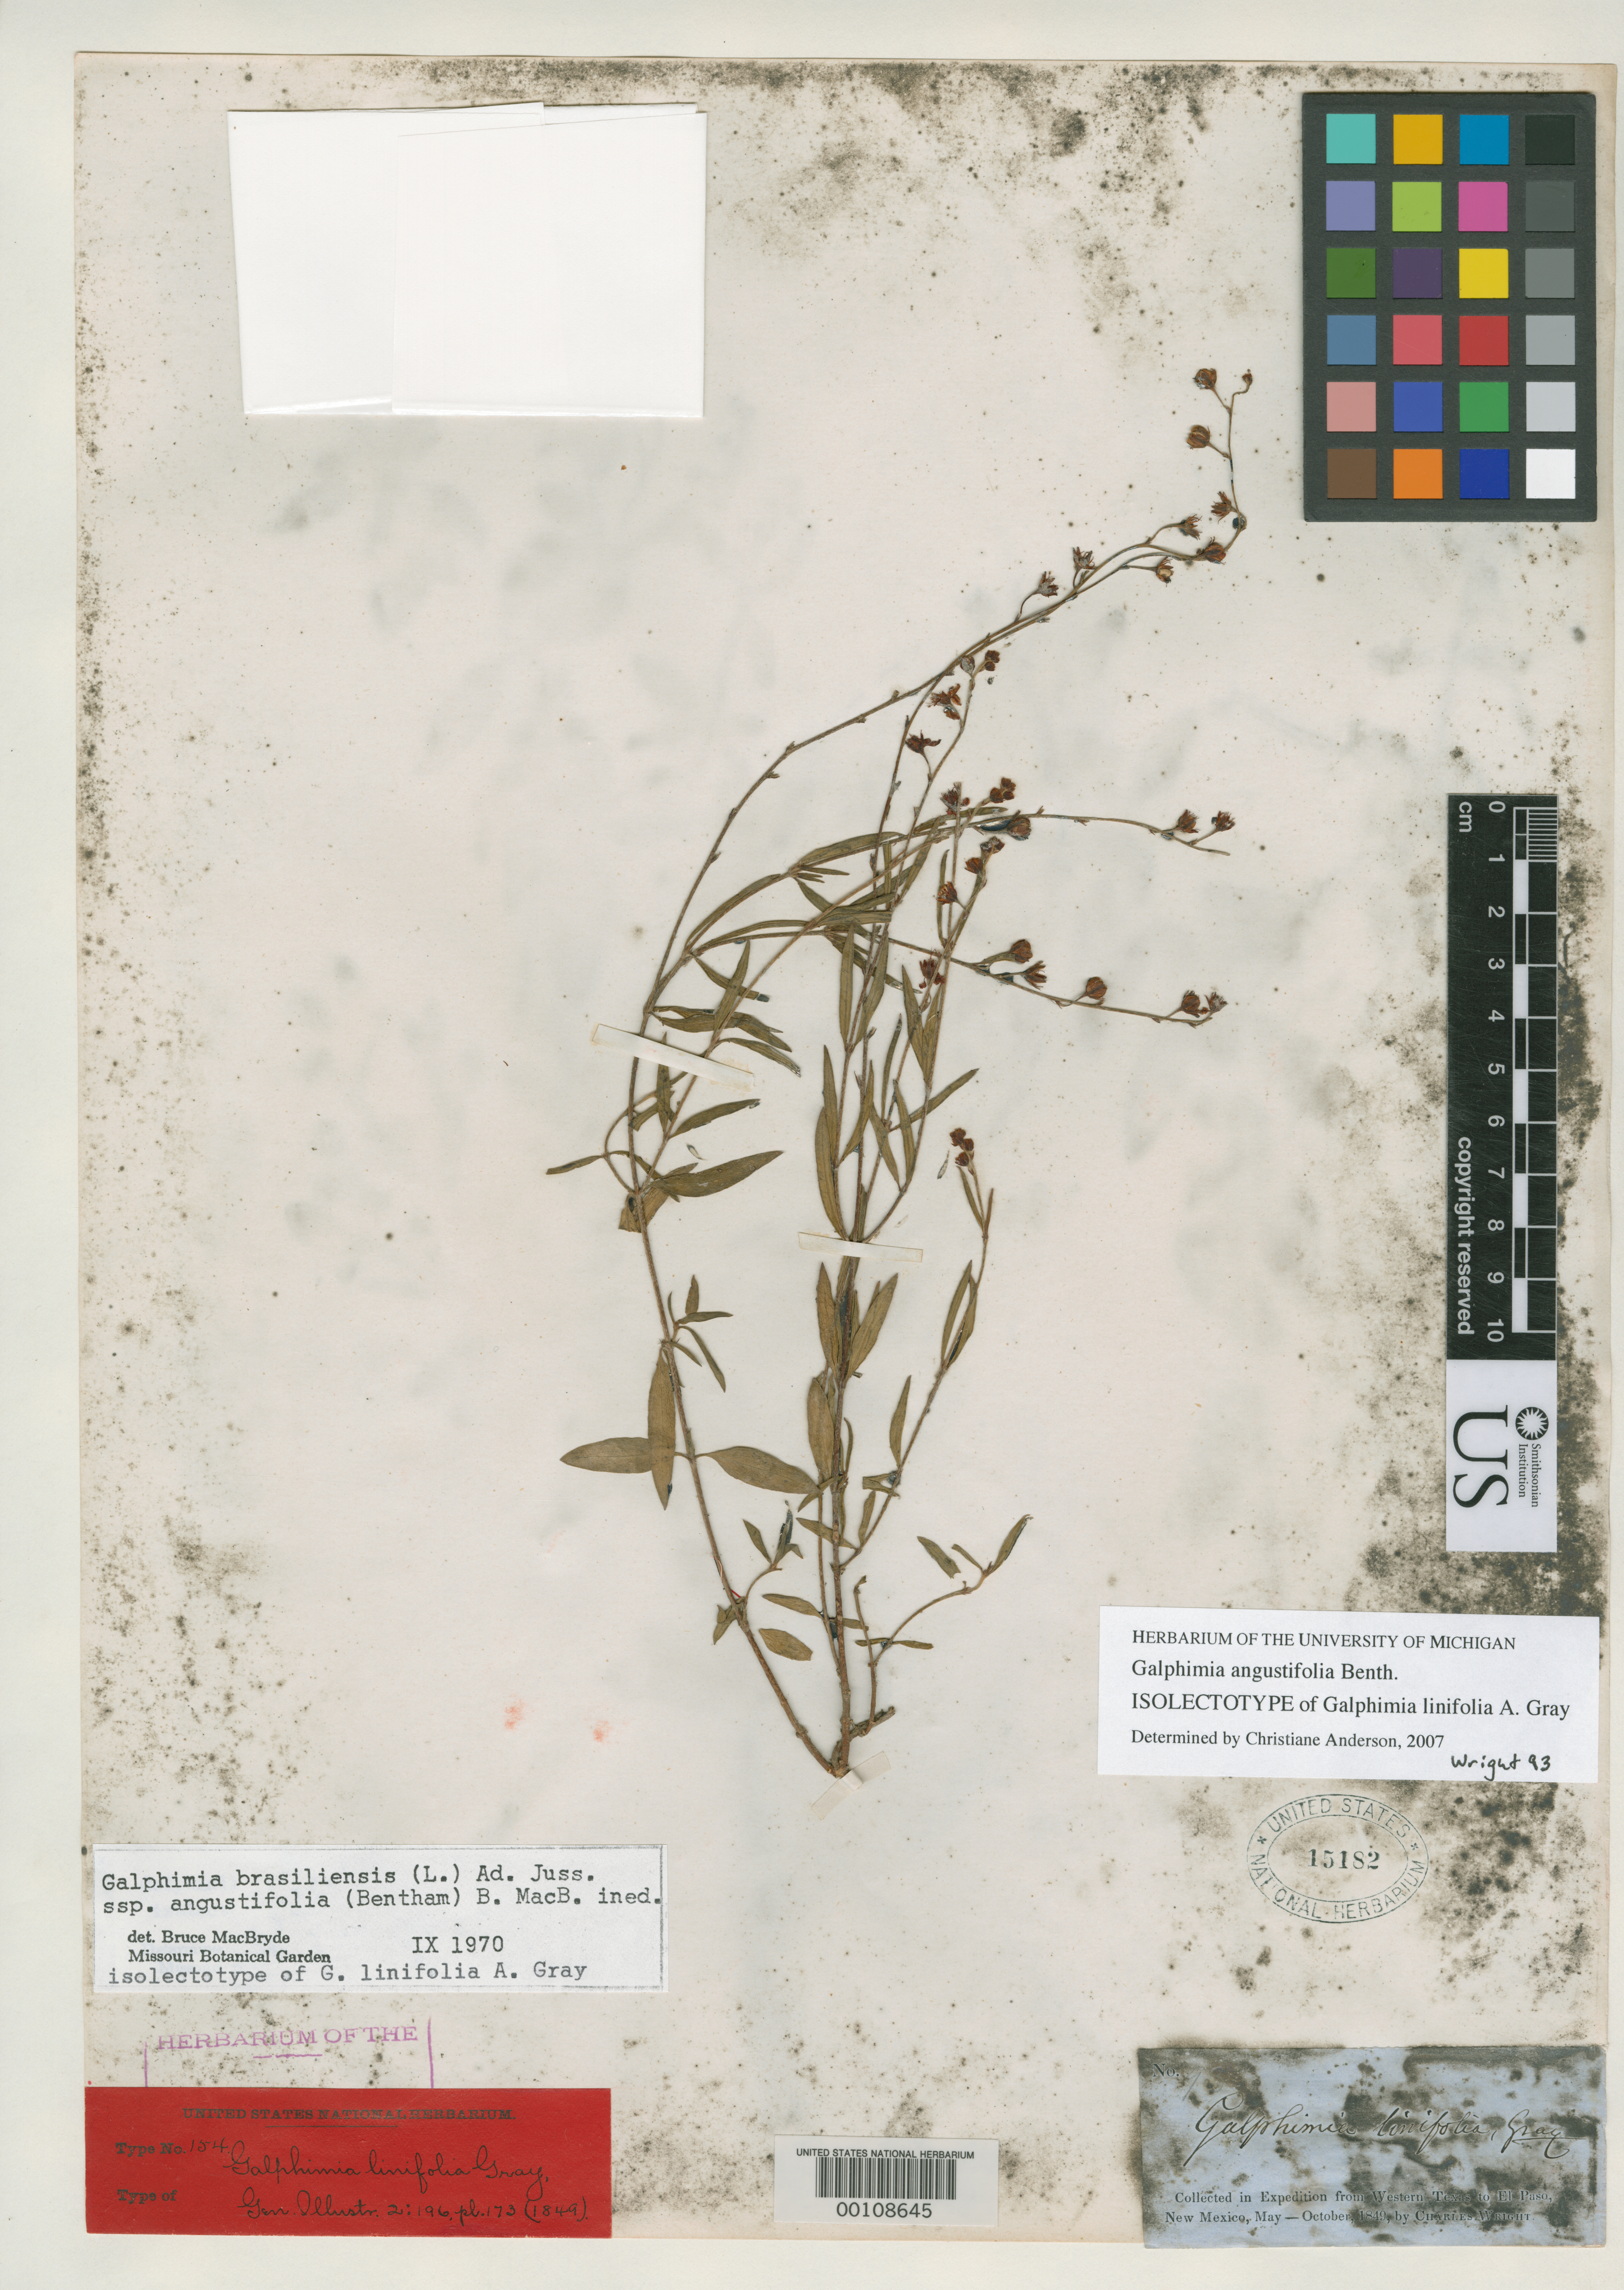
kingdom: Plantae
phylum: Tracheophyta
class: Magnoliopsida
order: Malpighiales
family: Malpighiaceae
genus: Galphimia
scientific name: Galphimia linifolia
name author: A. Gray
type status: Isolectotype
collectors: C. Wright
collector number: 93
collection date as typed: May 1849 to -- Oct 1849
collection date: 1849-05/1849-10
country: United States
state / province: Texas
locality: Collected in expedition from Western Texas to El Paso, New Mexico.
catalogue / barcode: US 15182